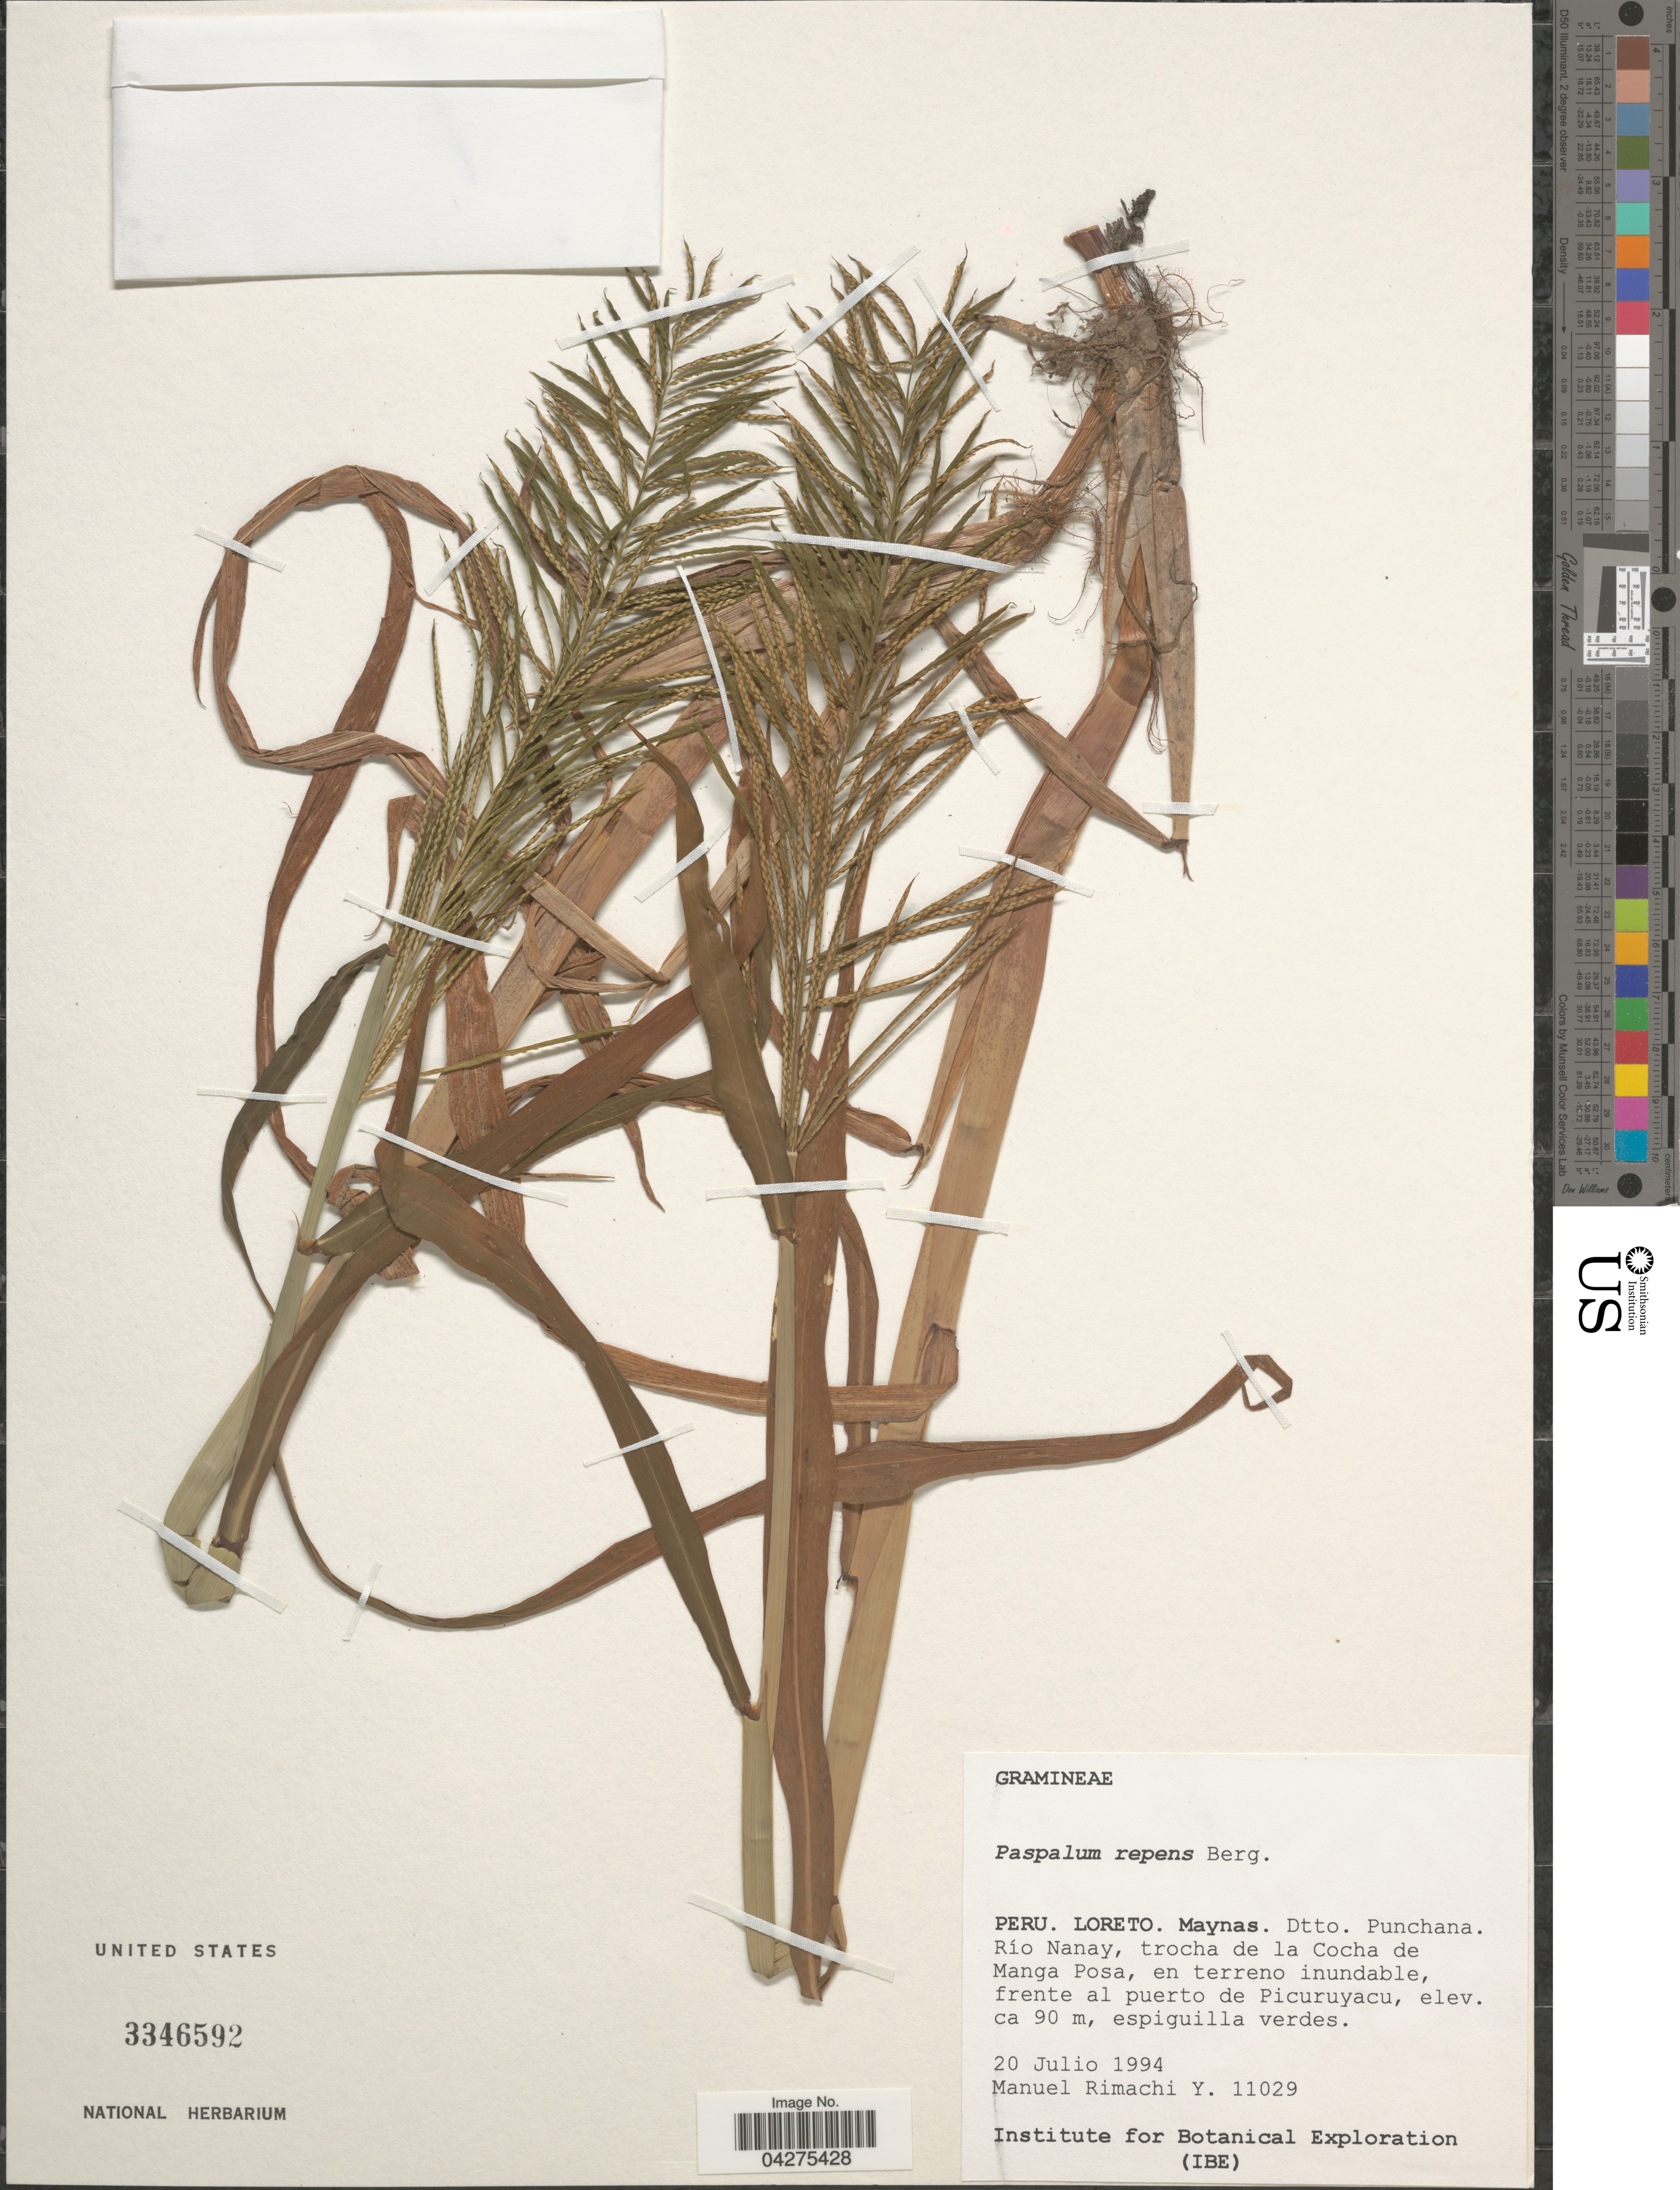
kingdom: Plantae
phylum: Tracheophyta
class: Liliopsida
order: Poales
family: Poaceae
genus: Paspalum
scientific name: Paspalum repens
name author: P.J. Bergius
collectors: M. Rimachi Y.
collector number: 11029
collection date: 1994-07-20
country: Peru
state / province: Loreto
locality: Maynas. Dtto. Punchana. Río Nanay, trocha de la Cocha de Manga Posa, en terreno inundable, frente al puerto de Picuruyacu.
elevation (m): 90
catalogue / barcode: US 3346592